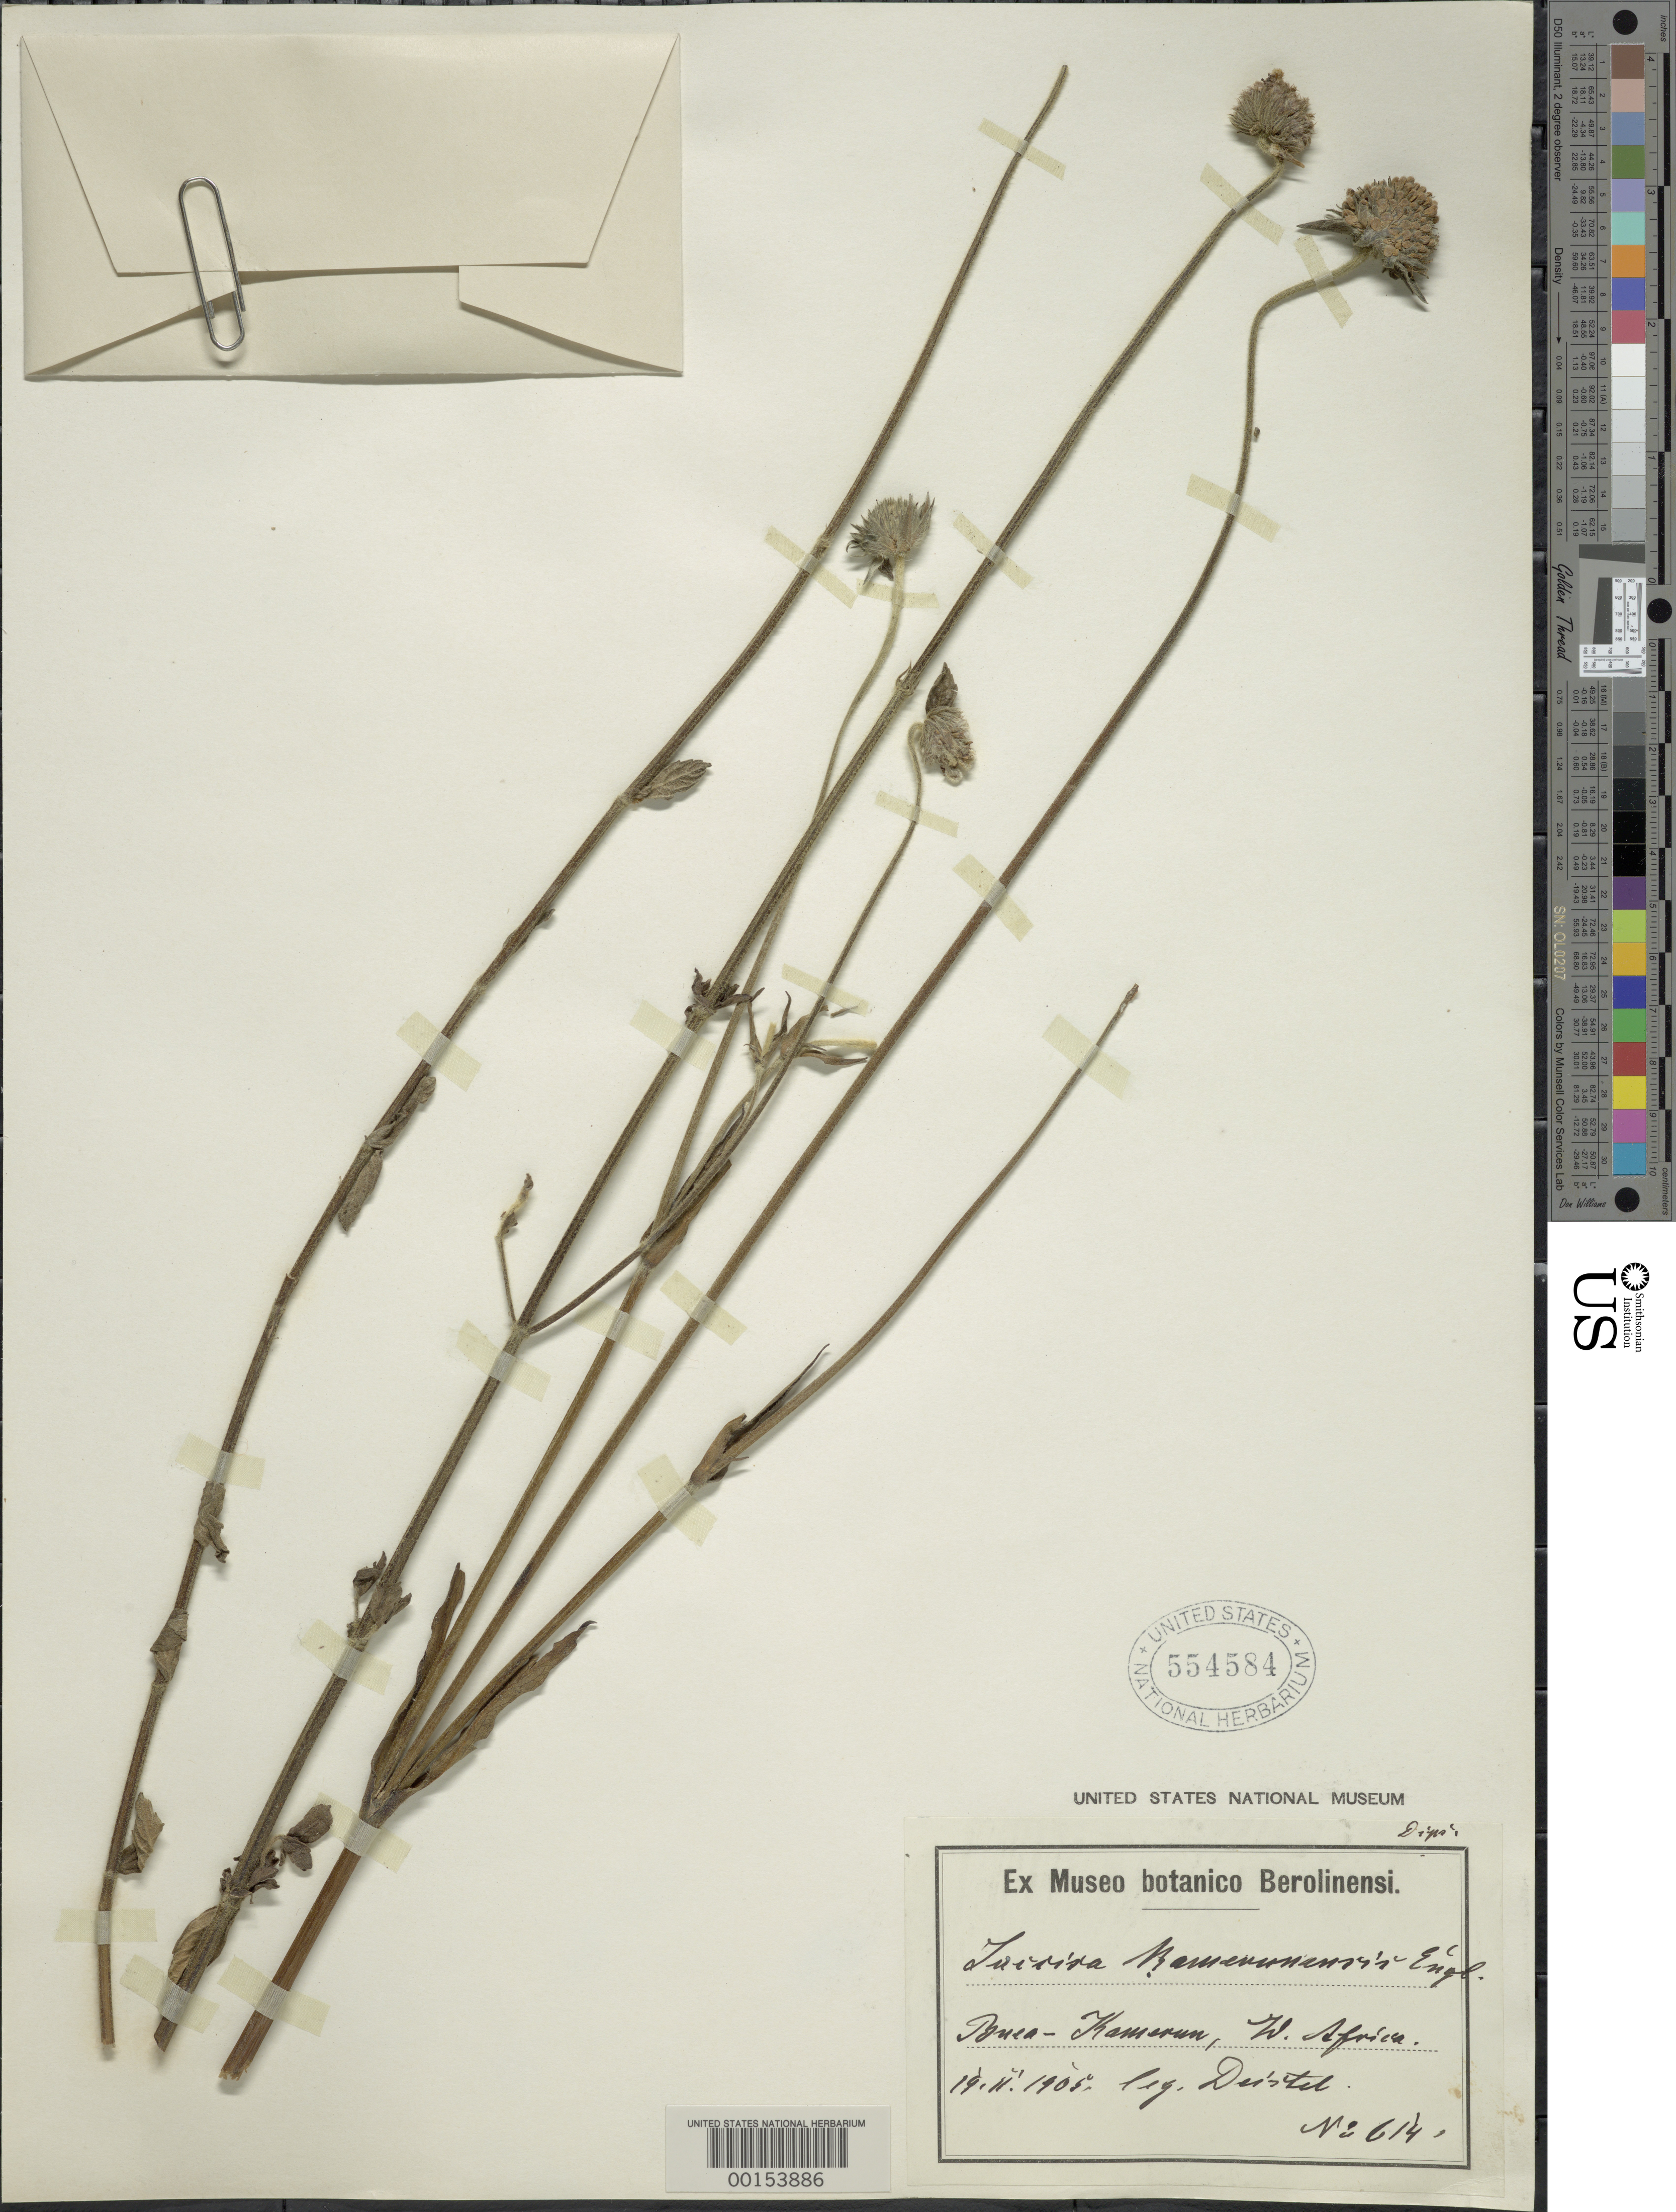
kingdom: Plantae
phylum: Tracheophyta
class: Magnoliopsida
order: Dipsacales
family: Caprifoliaceae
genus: Succisa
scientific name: Succisa kamerunensis var. hirsuta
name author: Engl.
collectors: -. Deistel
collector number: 614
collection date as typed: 19 Feb 1905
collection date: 1905-02-19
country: Cameroon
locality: Tonea - Kamerun, West Africa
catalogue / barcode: US 554584